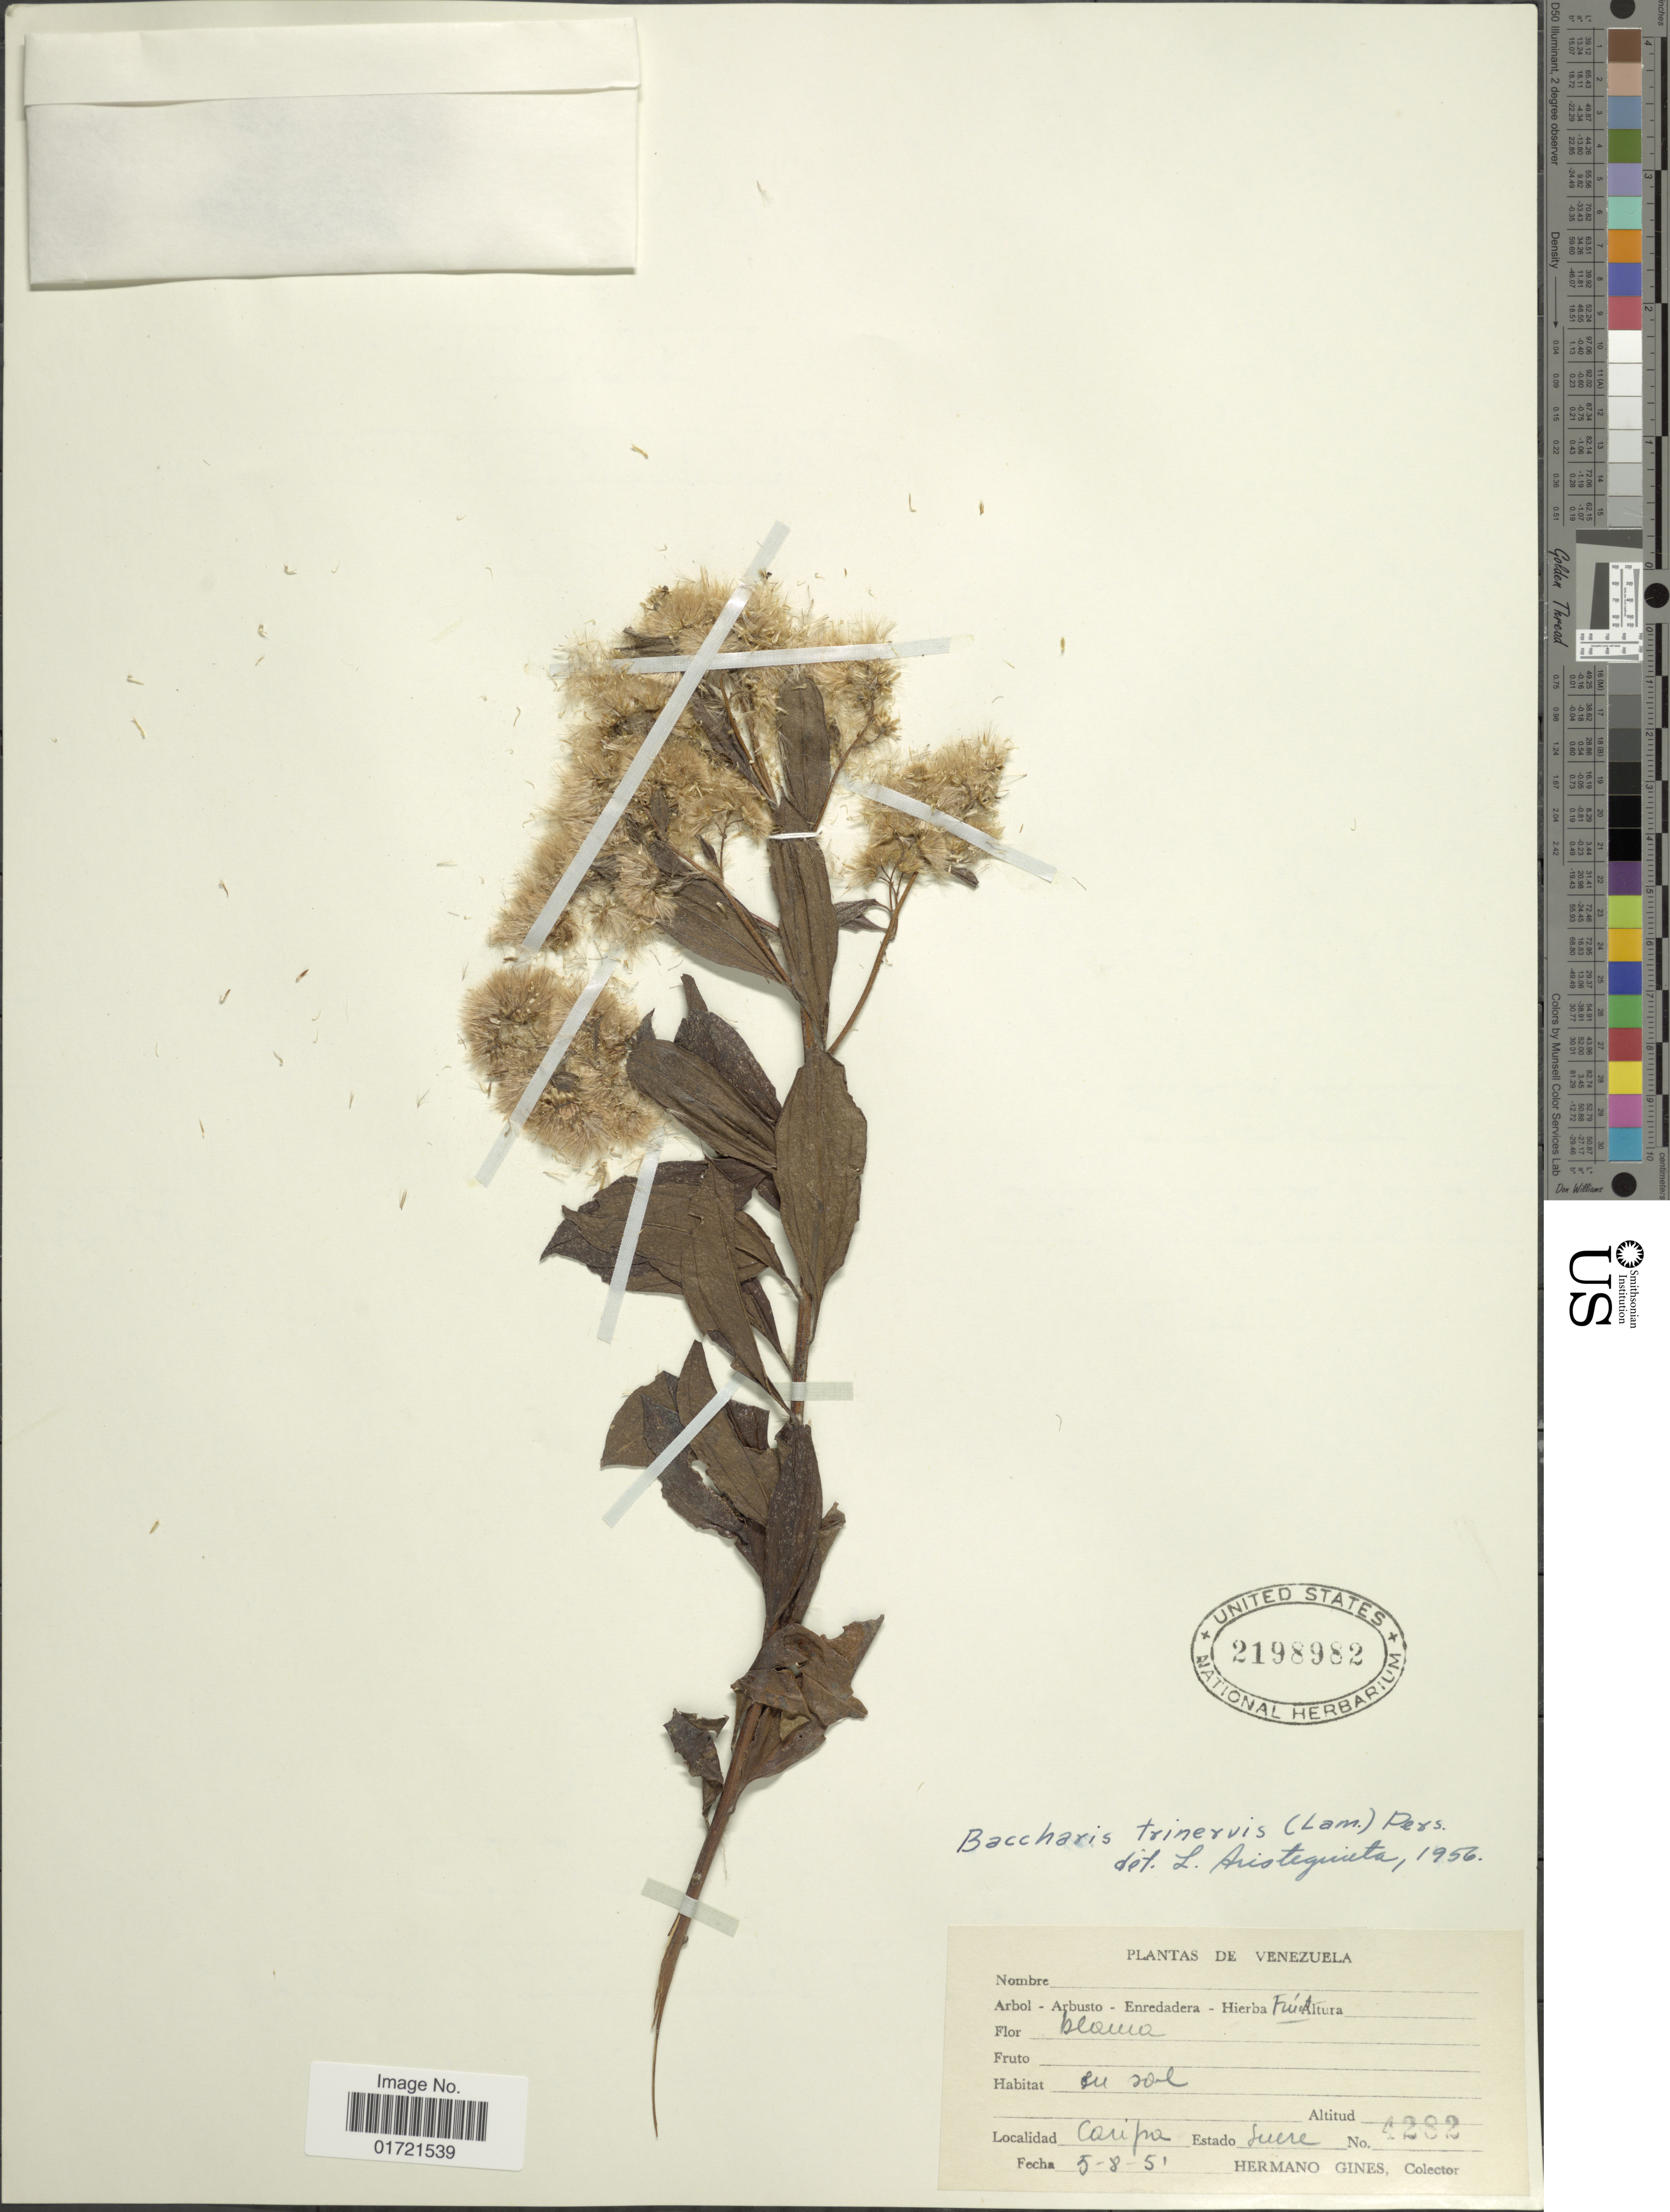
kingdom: Plantae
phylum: Tracheophyta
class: Magnoliopsida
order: Asterales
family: Asteraceae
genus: Baccharis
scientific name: Baccharis trinervis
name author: (Lam.) Pers.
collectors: Bro. Gines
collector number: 4282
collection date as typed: Transcribed d/m/y: 5/8/5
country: Venezuela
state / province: Sucre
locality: Caripa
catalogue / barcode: US 2198982